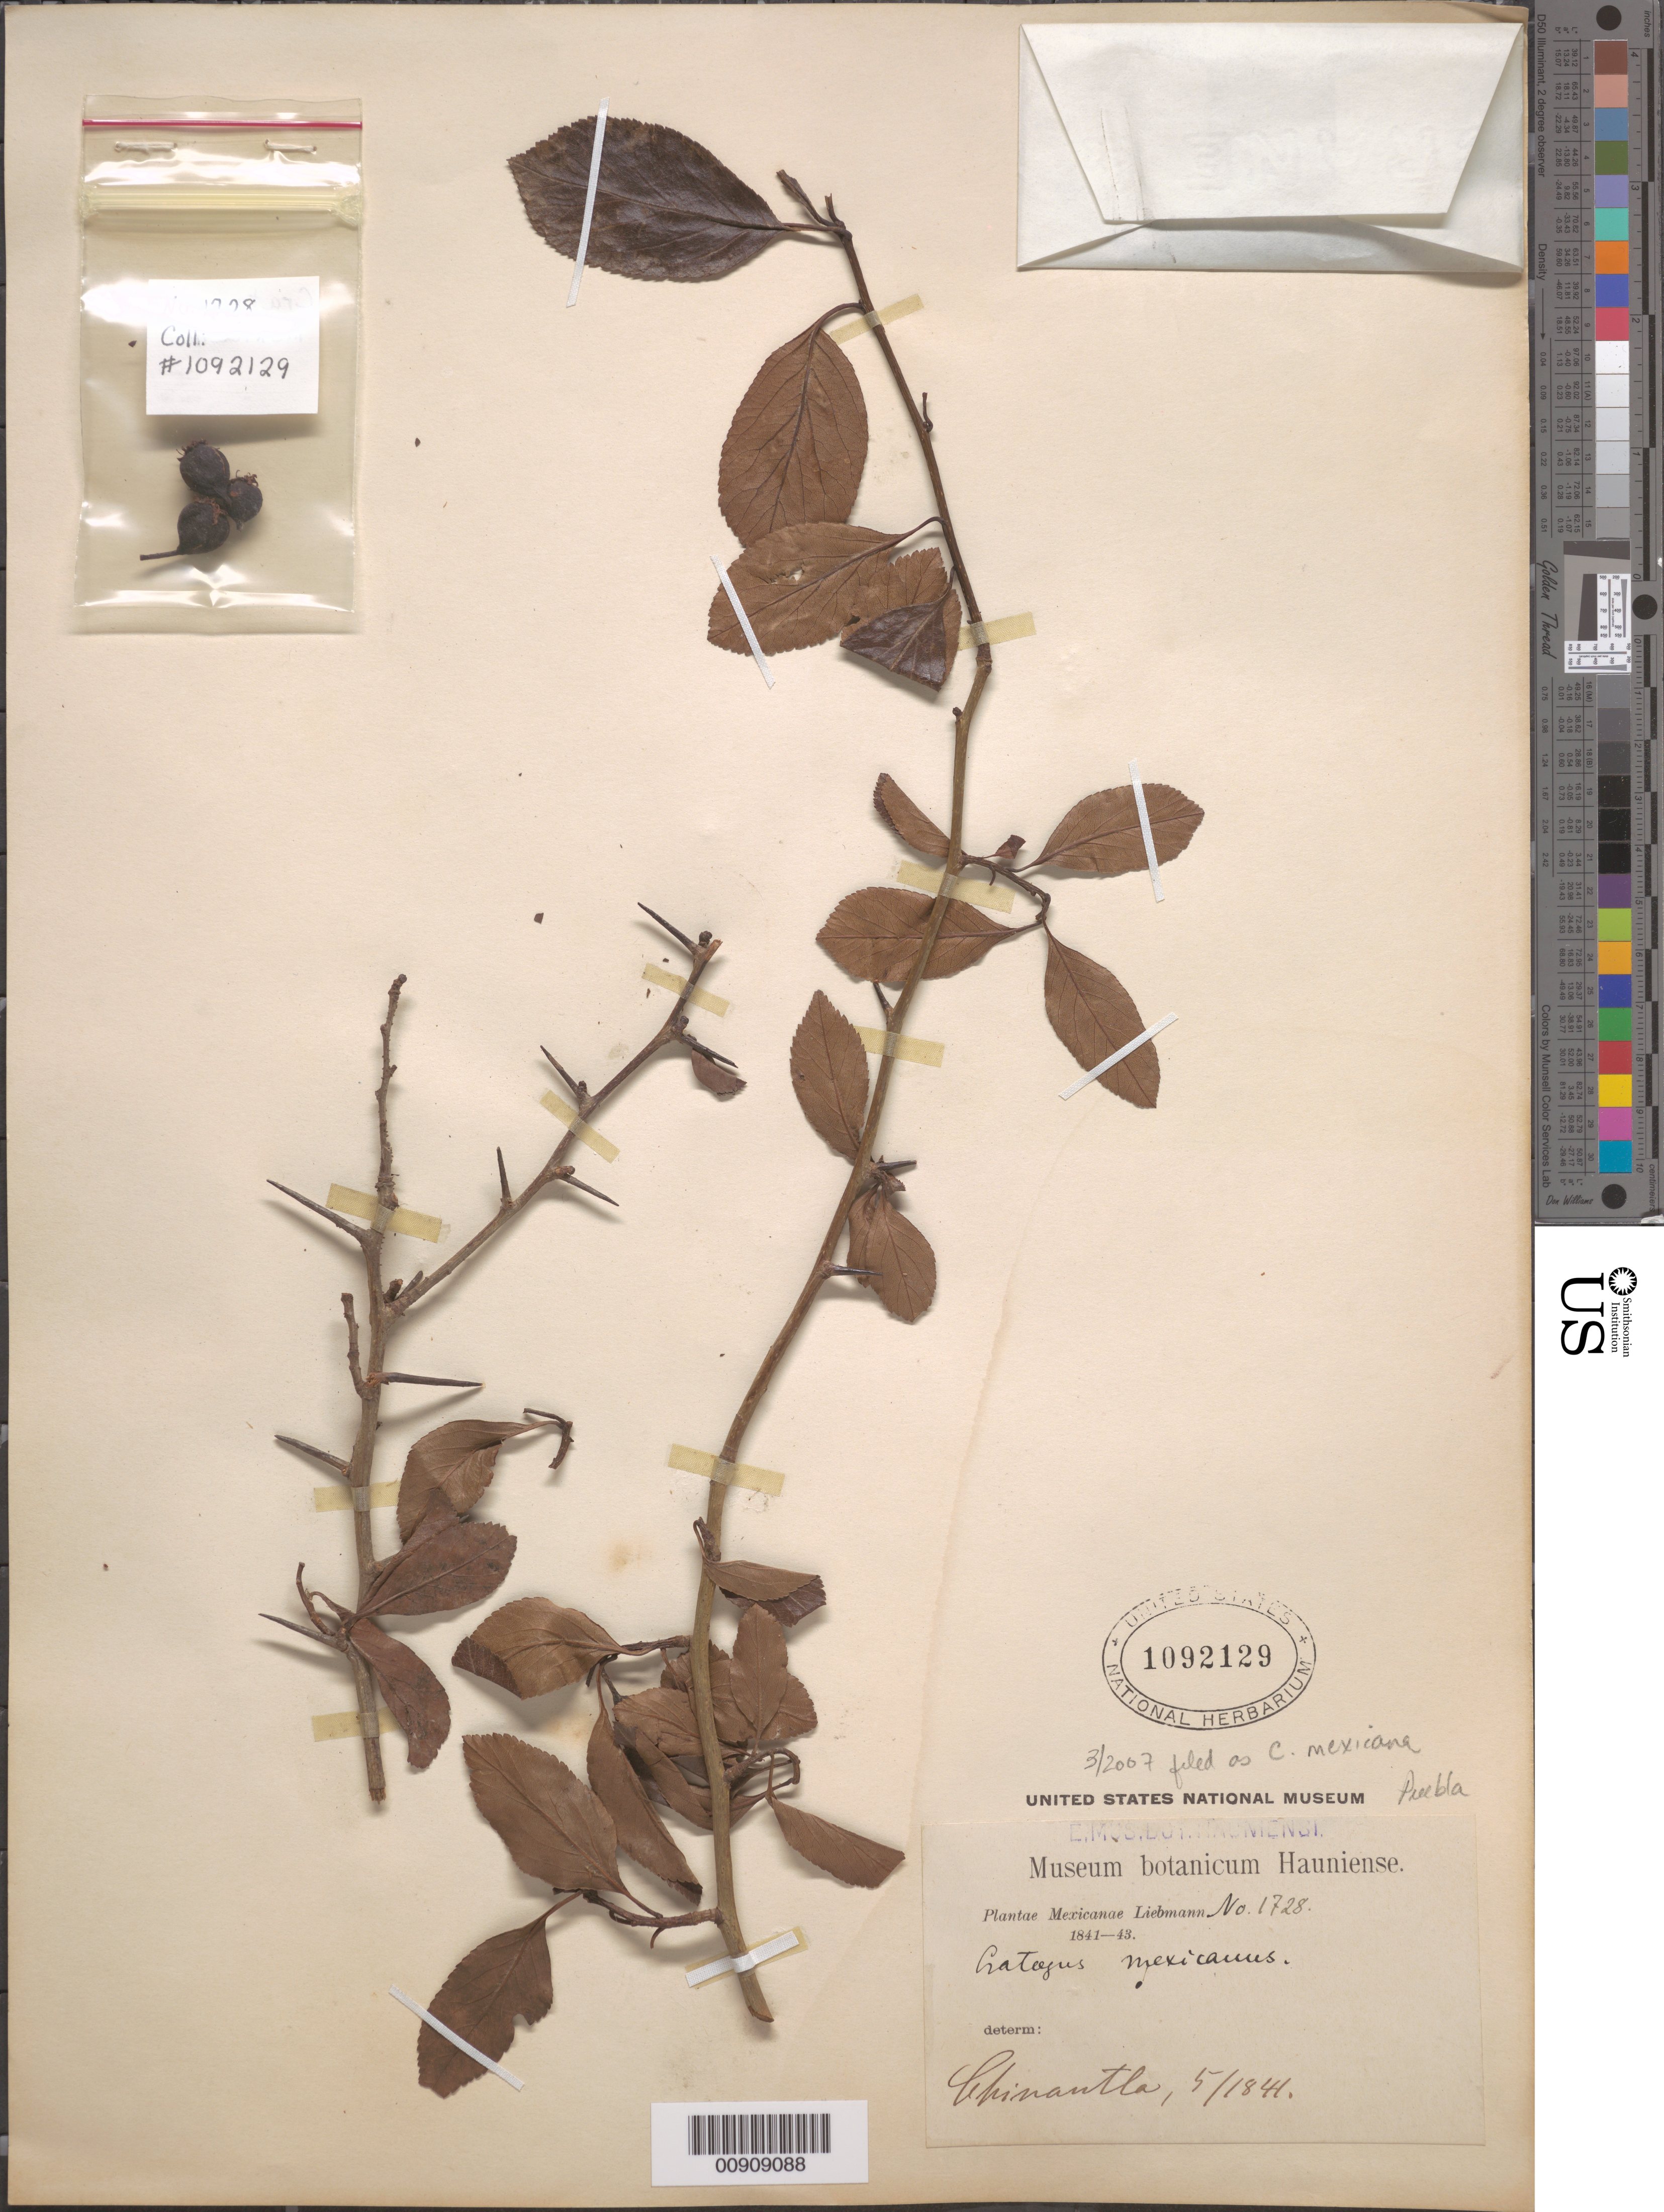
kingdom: Plantae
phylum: Tracheophyta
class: Magnoliopsida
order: Rosales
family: Rosaceae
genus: Crataegus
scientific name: Crataegus mexicana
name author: Moc. & Sessé ex DC.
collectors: F. M. Liebmann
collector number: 1728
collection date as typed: May 1841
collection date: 1841-05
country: Mexico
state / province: Puebla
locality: Chinantla.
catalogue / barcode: US 1092129